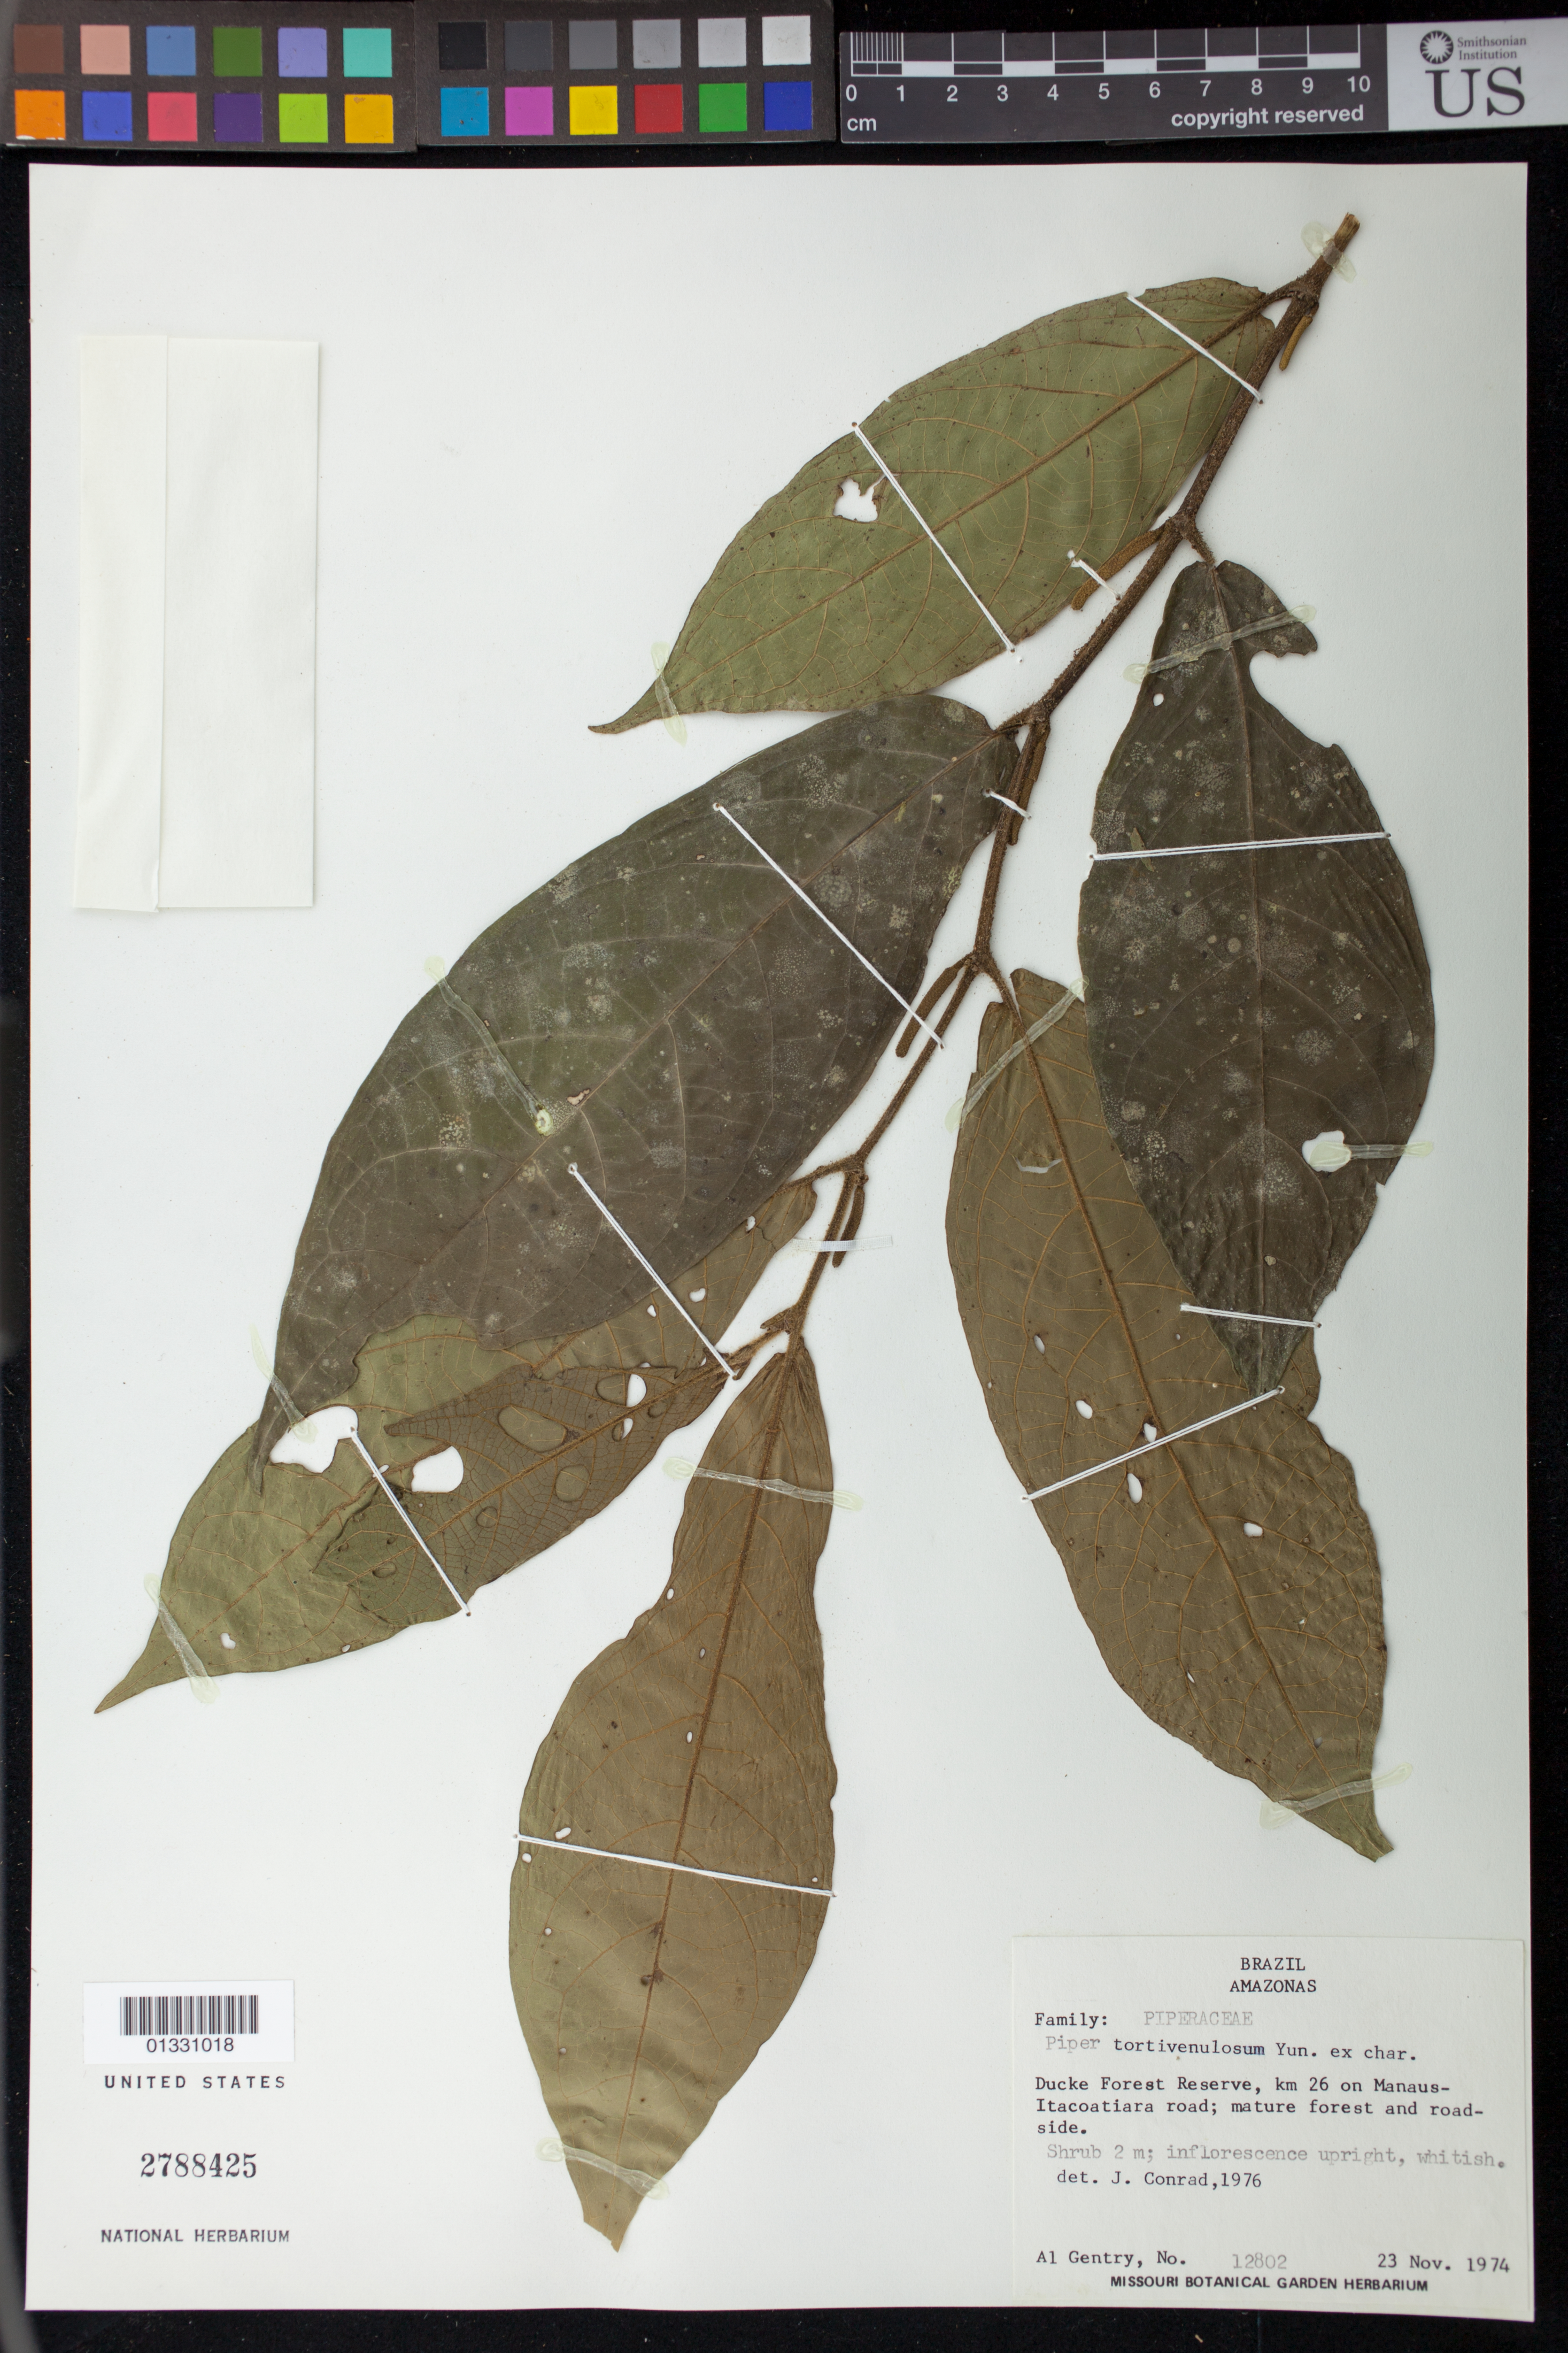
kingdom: Plantae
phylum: Tracheophyta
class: Magnoliopsida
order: Piperales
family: Piperaceae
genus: Piper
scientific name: Piper tortivenulosum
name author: Yunck.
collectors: A. H. Gentry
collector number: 12802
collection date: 1974-11-23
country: Brazil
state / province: Amazonas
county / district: Manaus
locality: Ducke Forest Reserve, km 26 on Manaus-Itacoatiara road.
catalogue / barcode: US 2788425